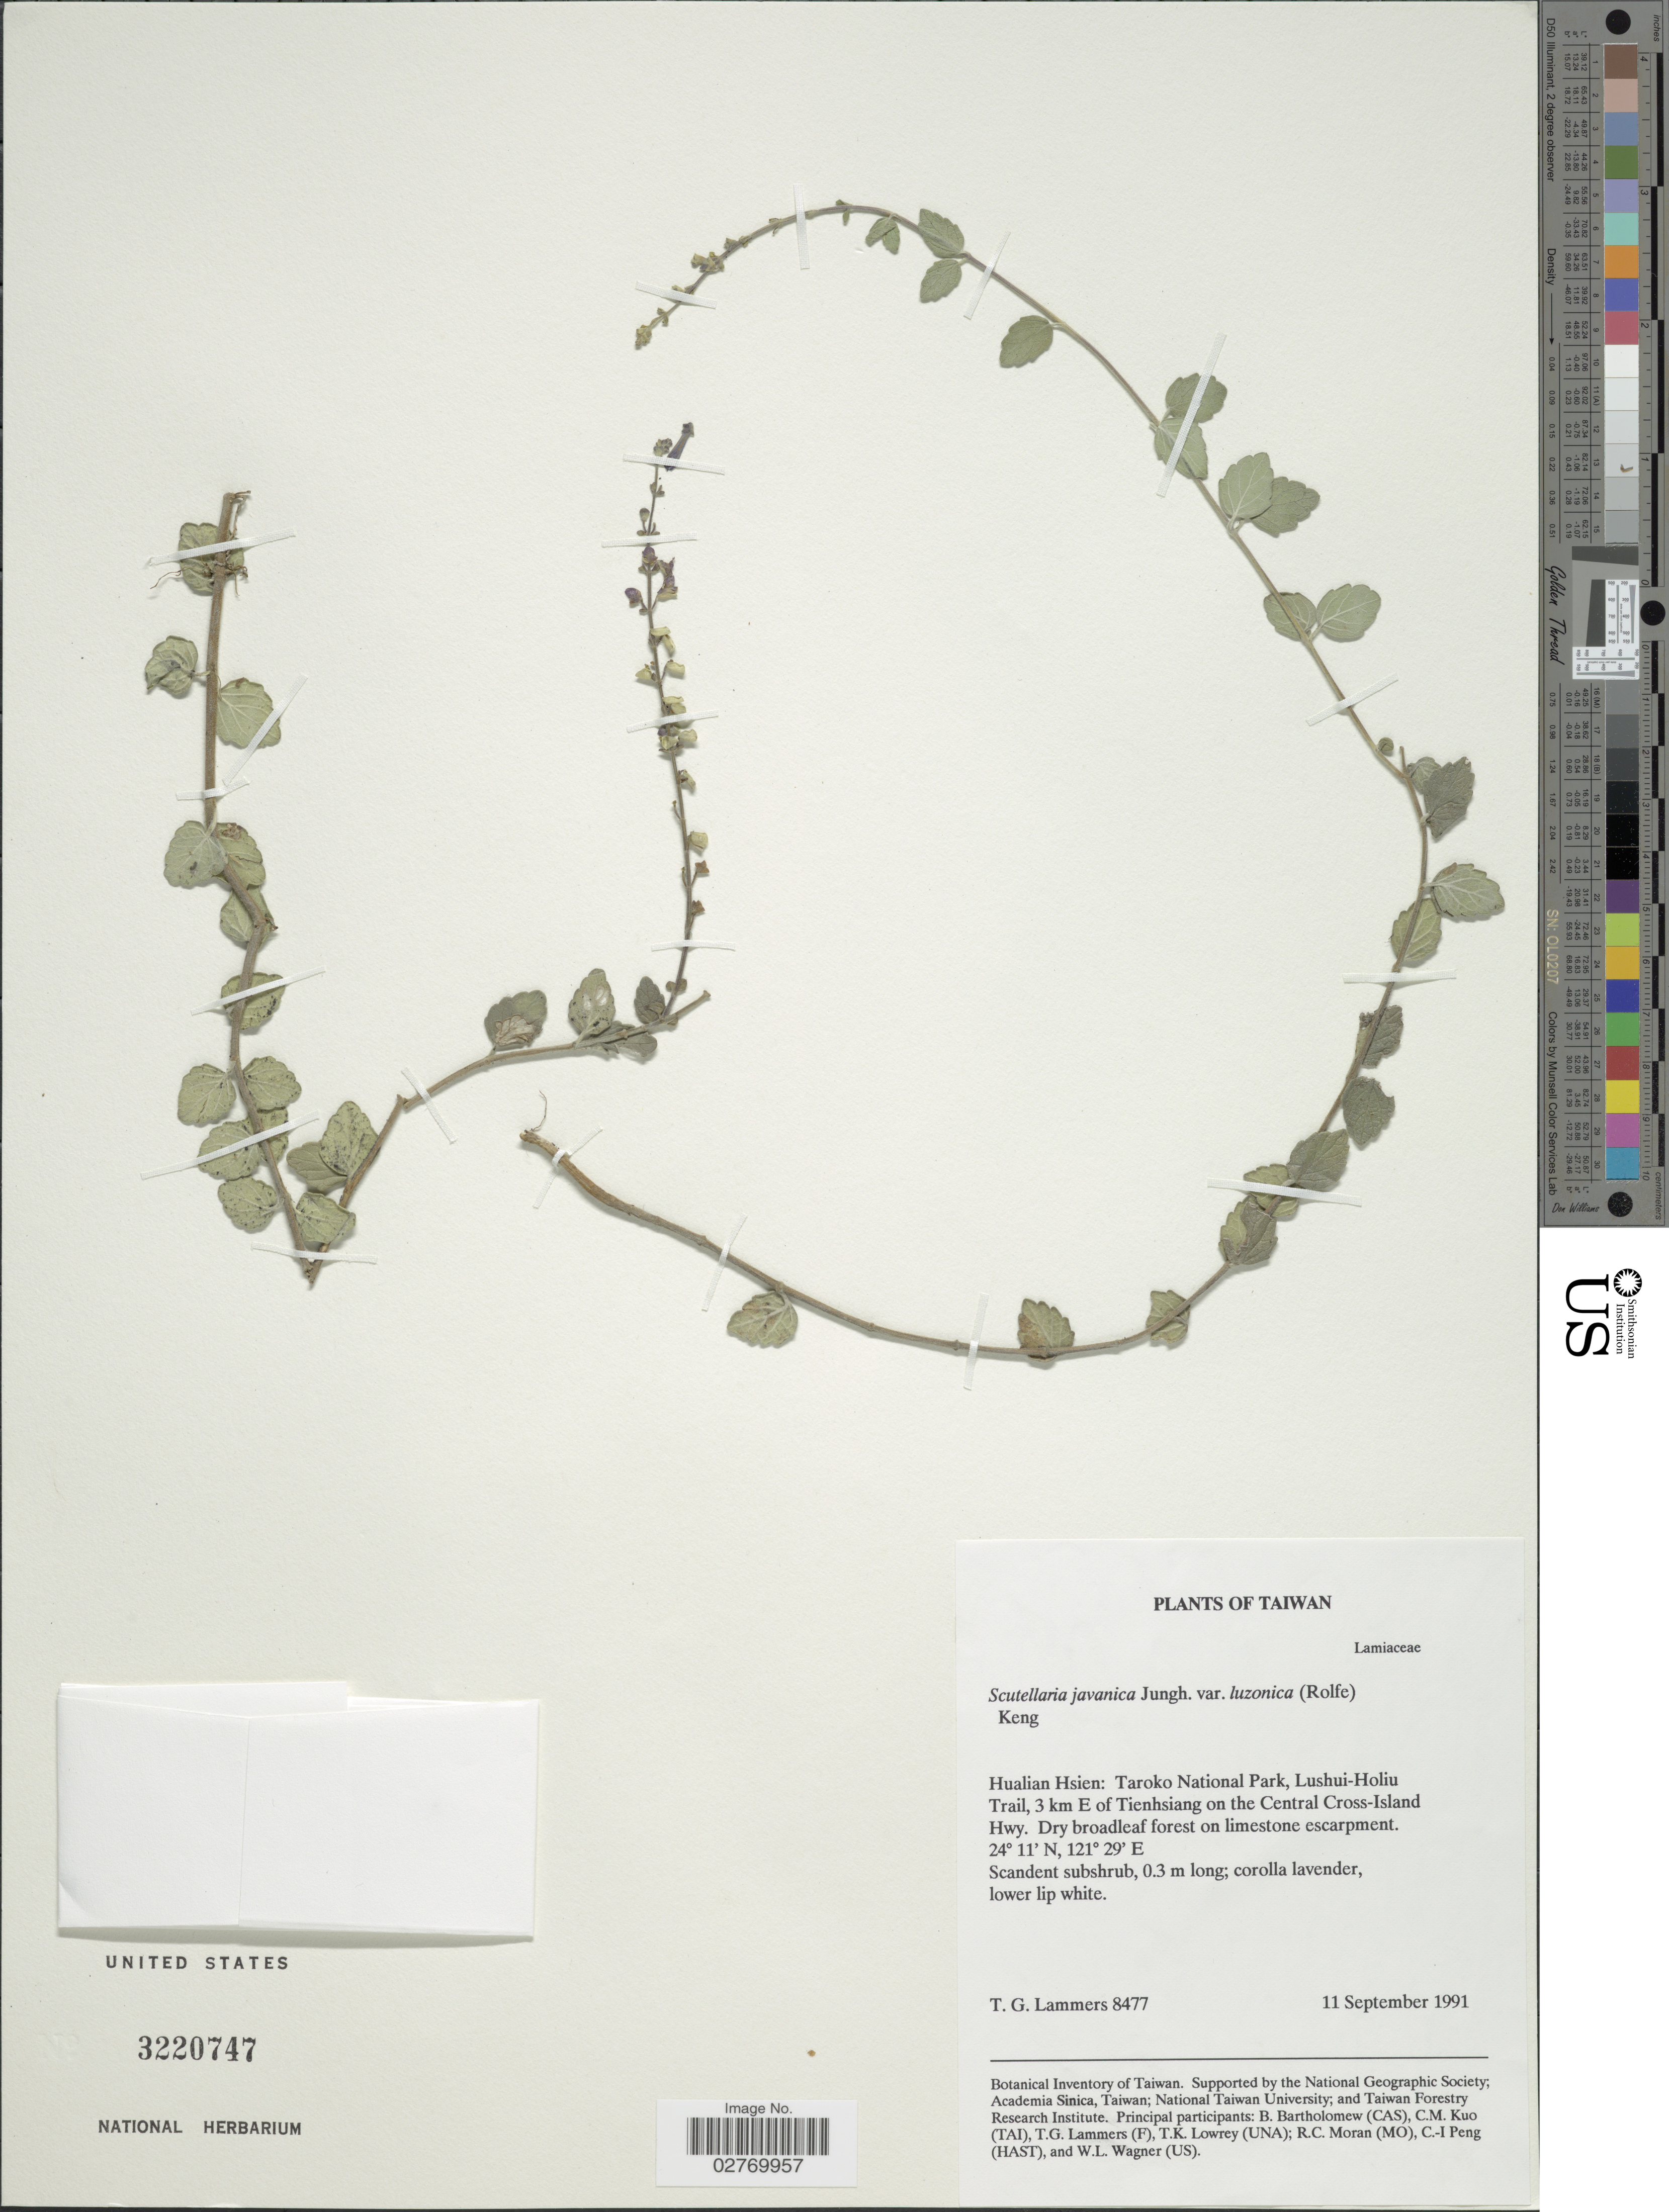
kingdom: Plantae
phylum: Tracheophyta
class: Magnoliopsida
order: Lamiales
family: Lamiaceae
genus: Scutellaria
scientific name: Scutellaria javanica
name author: Jungh.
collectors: T. Lammers, B. Bartholomew, C. Kuo, T. Lowrey & et al.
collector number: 8477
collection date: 1991-09-11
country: Taiwan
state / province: Hualien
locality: Hualian Hsien: Taroko National Park, Lushui-Holiu Trail, 3 km E of Tienhsiang on the Central Cross-Island Hwy.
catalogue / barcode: US 3220747